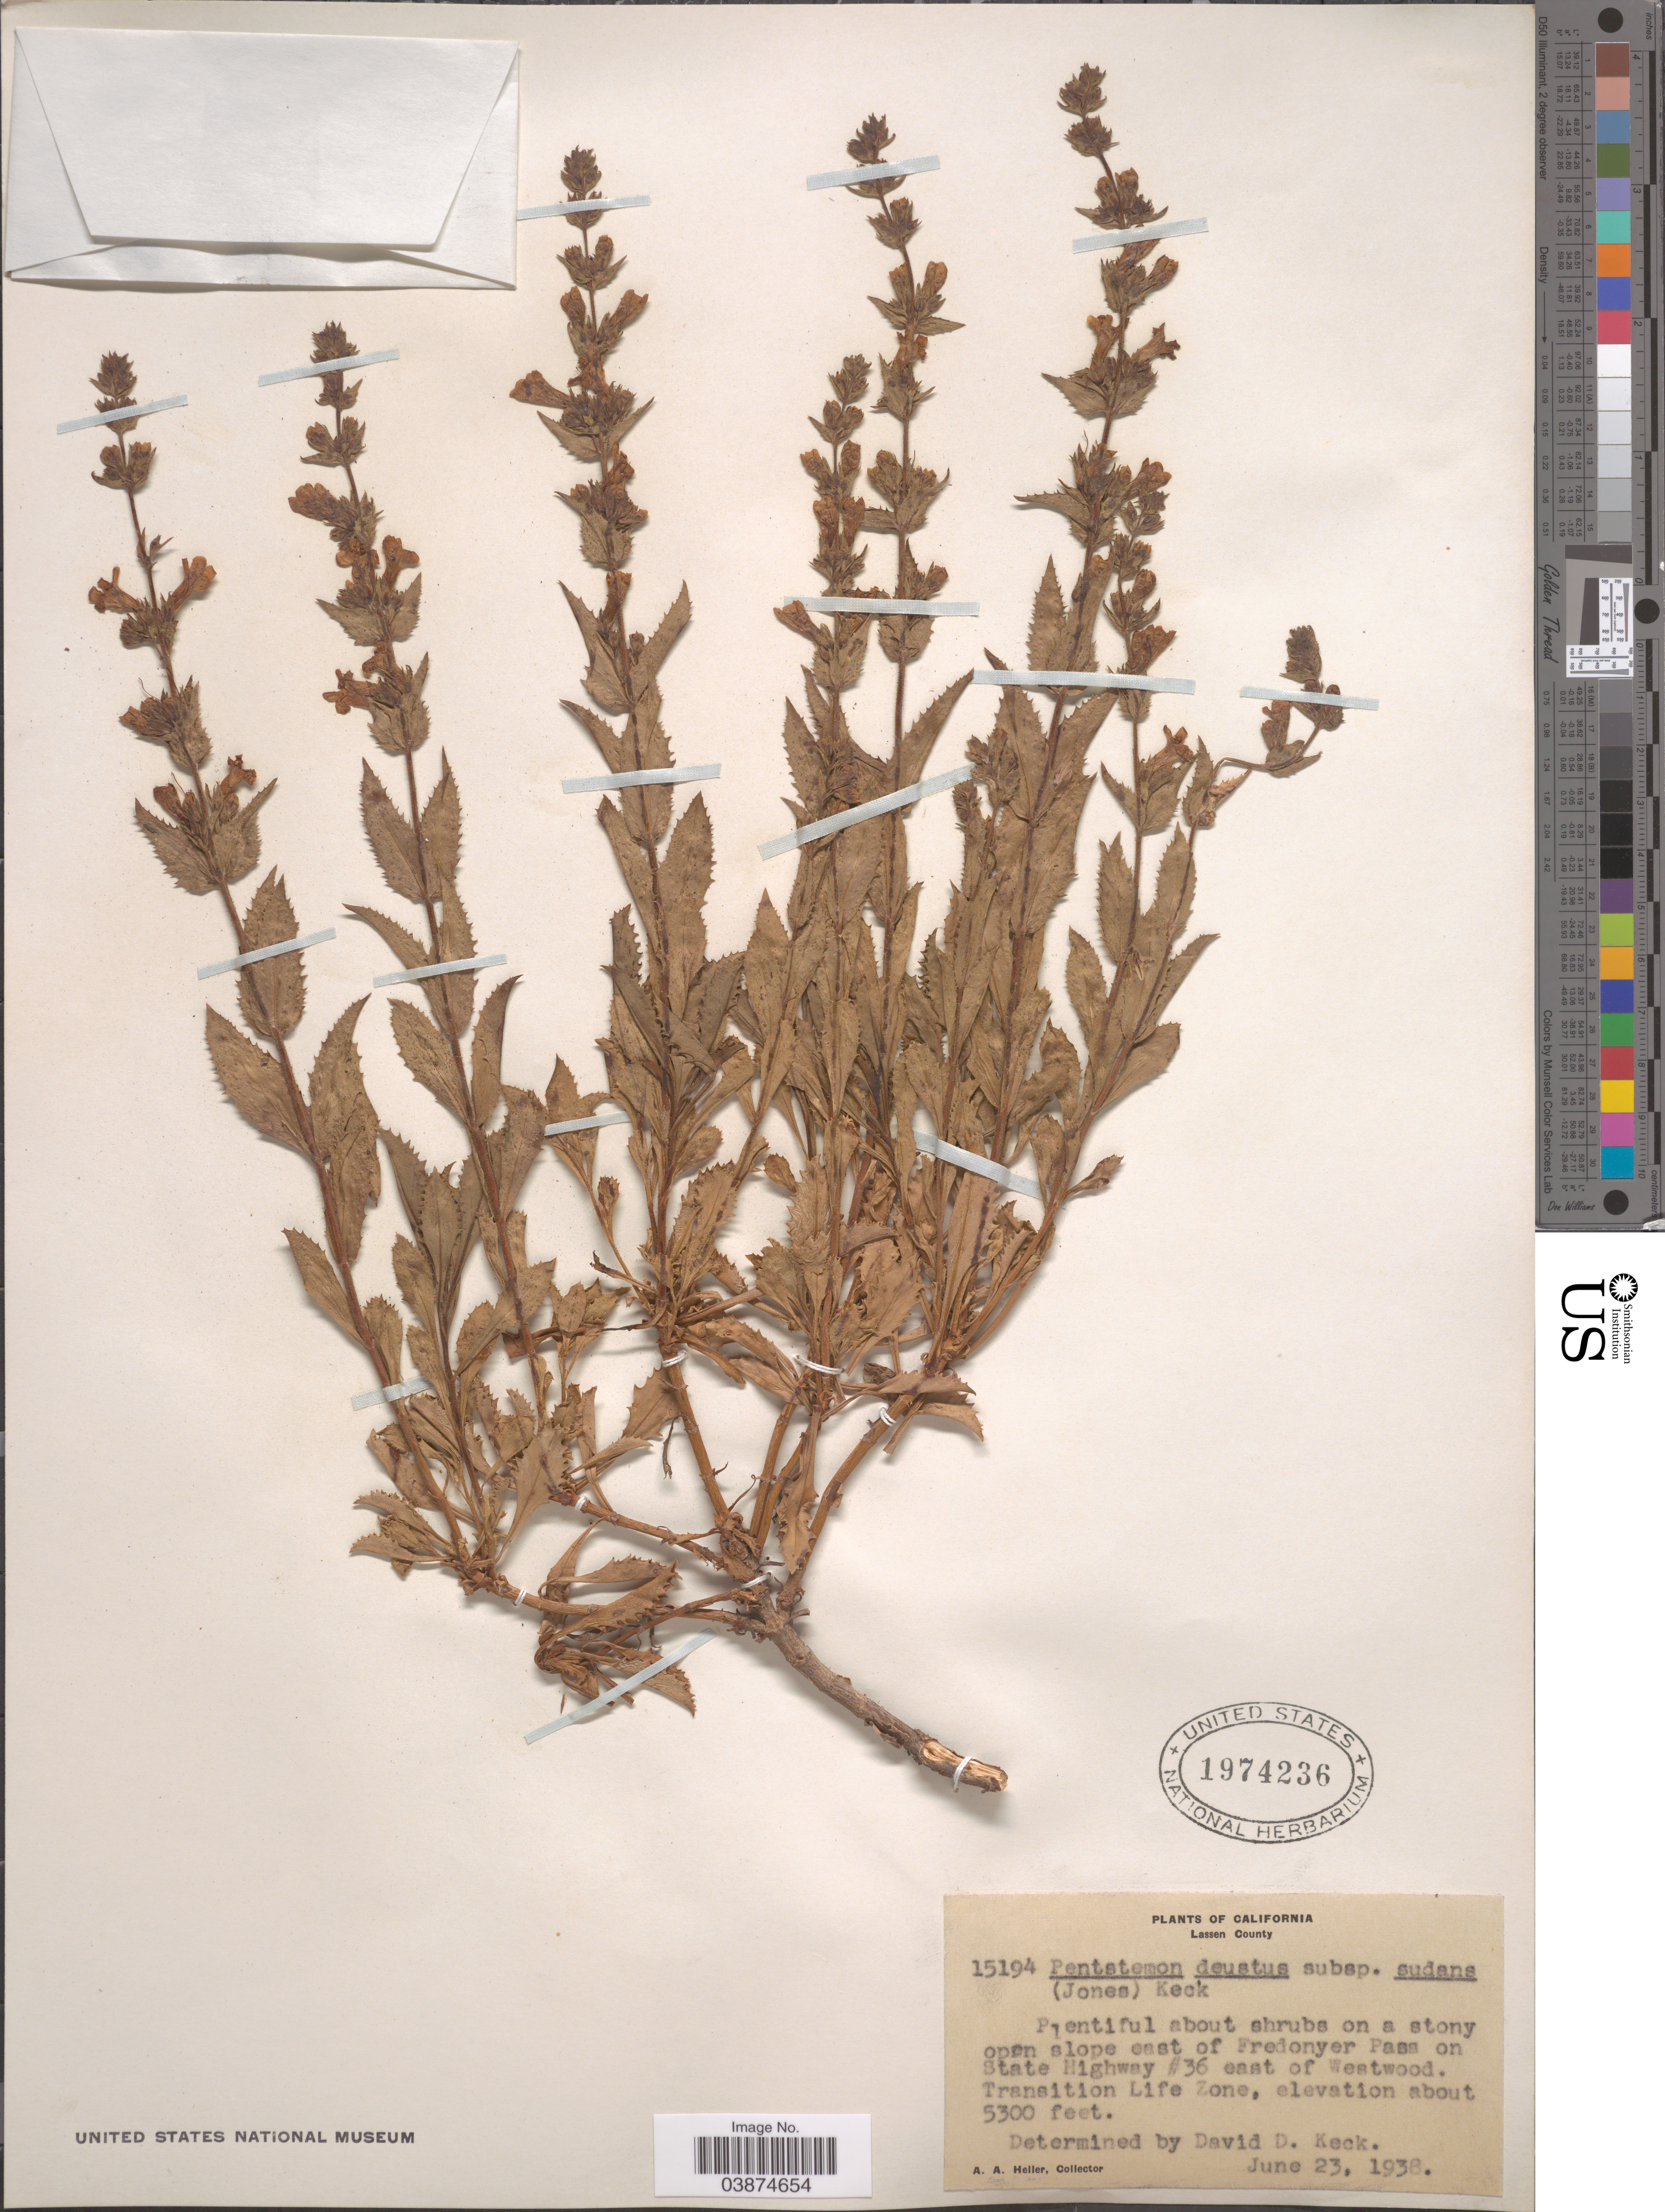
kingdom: Plantae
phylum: Tracheophyta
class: Magnoliopsida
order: Lamiales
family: Plantaginaceae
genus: Penstemon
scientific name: Penstemon deustus subsp. sudans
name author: (M.E. Jones) Pennell & D.D. Keck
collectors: A. A. Heller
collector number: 15194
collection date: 1938-06-23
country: United States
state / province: California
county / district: Lassen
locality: Lassen County. On a stony open slope east of Fredonyer Pass on State Highway #36 east of Westwood. Transition Life Zone.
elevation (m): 1615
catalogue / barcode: US 1974236